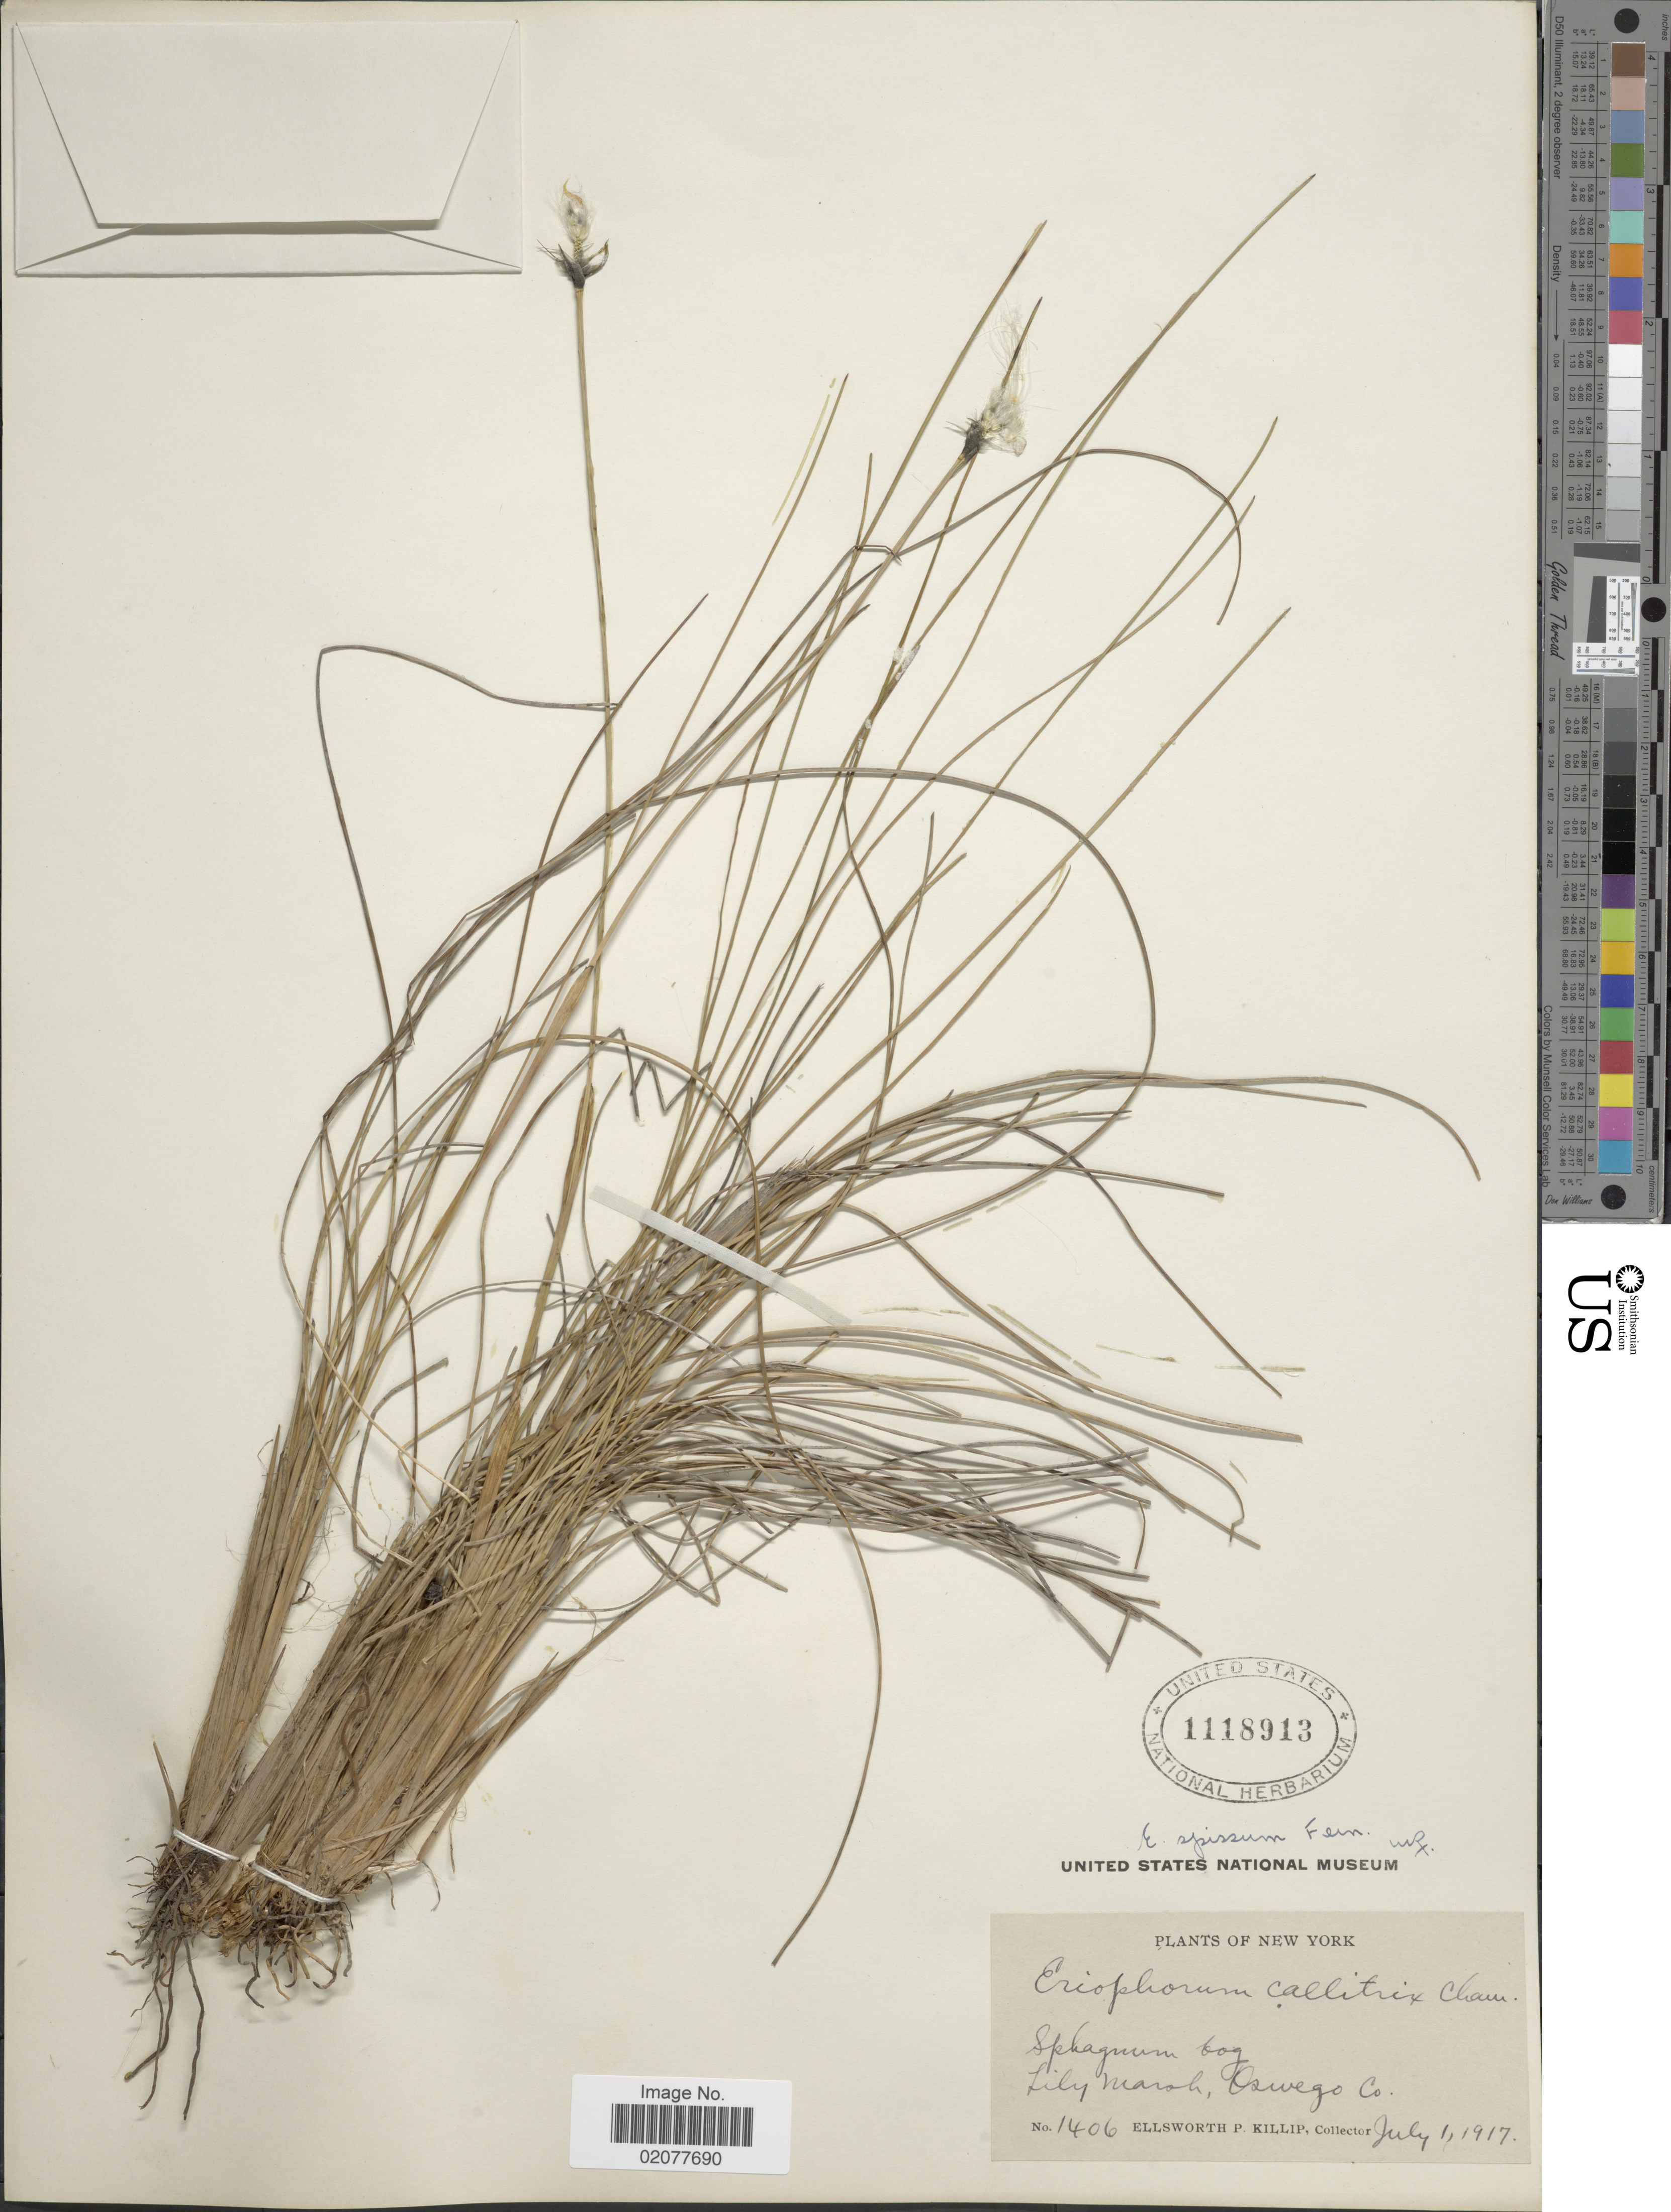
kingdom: Plantae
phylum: Tracheophyta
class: Liliopsida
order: Poales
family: Cyperaceae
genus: Eriophorum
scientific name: Eriophorum spissum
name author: Fernald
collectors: E. P. Killip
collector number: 1406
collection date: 1917-07-01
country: United States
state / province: New York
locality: Lily Maroh, Oswego Co. New York.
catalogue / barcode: US 1118913